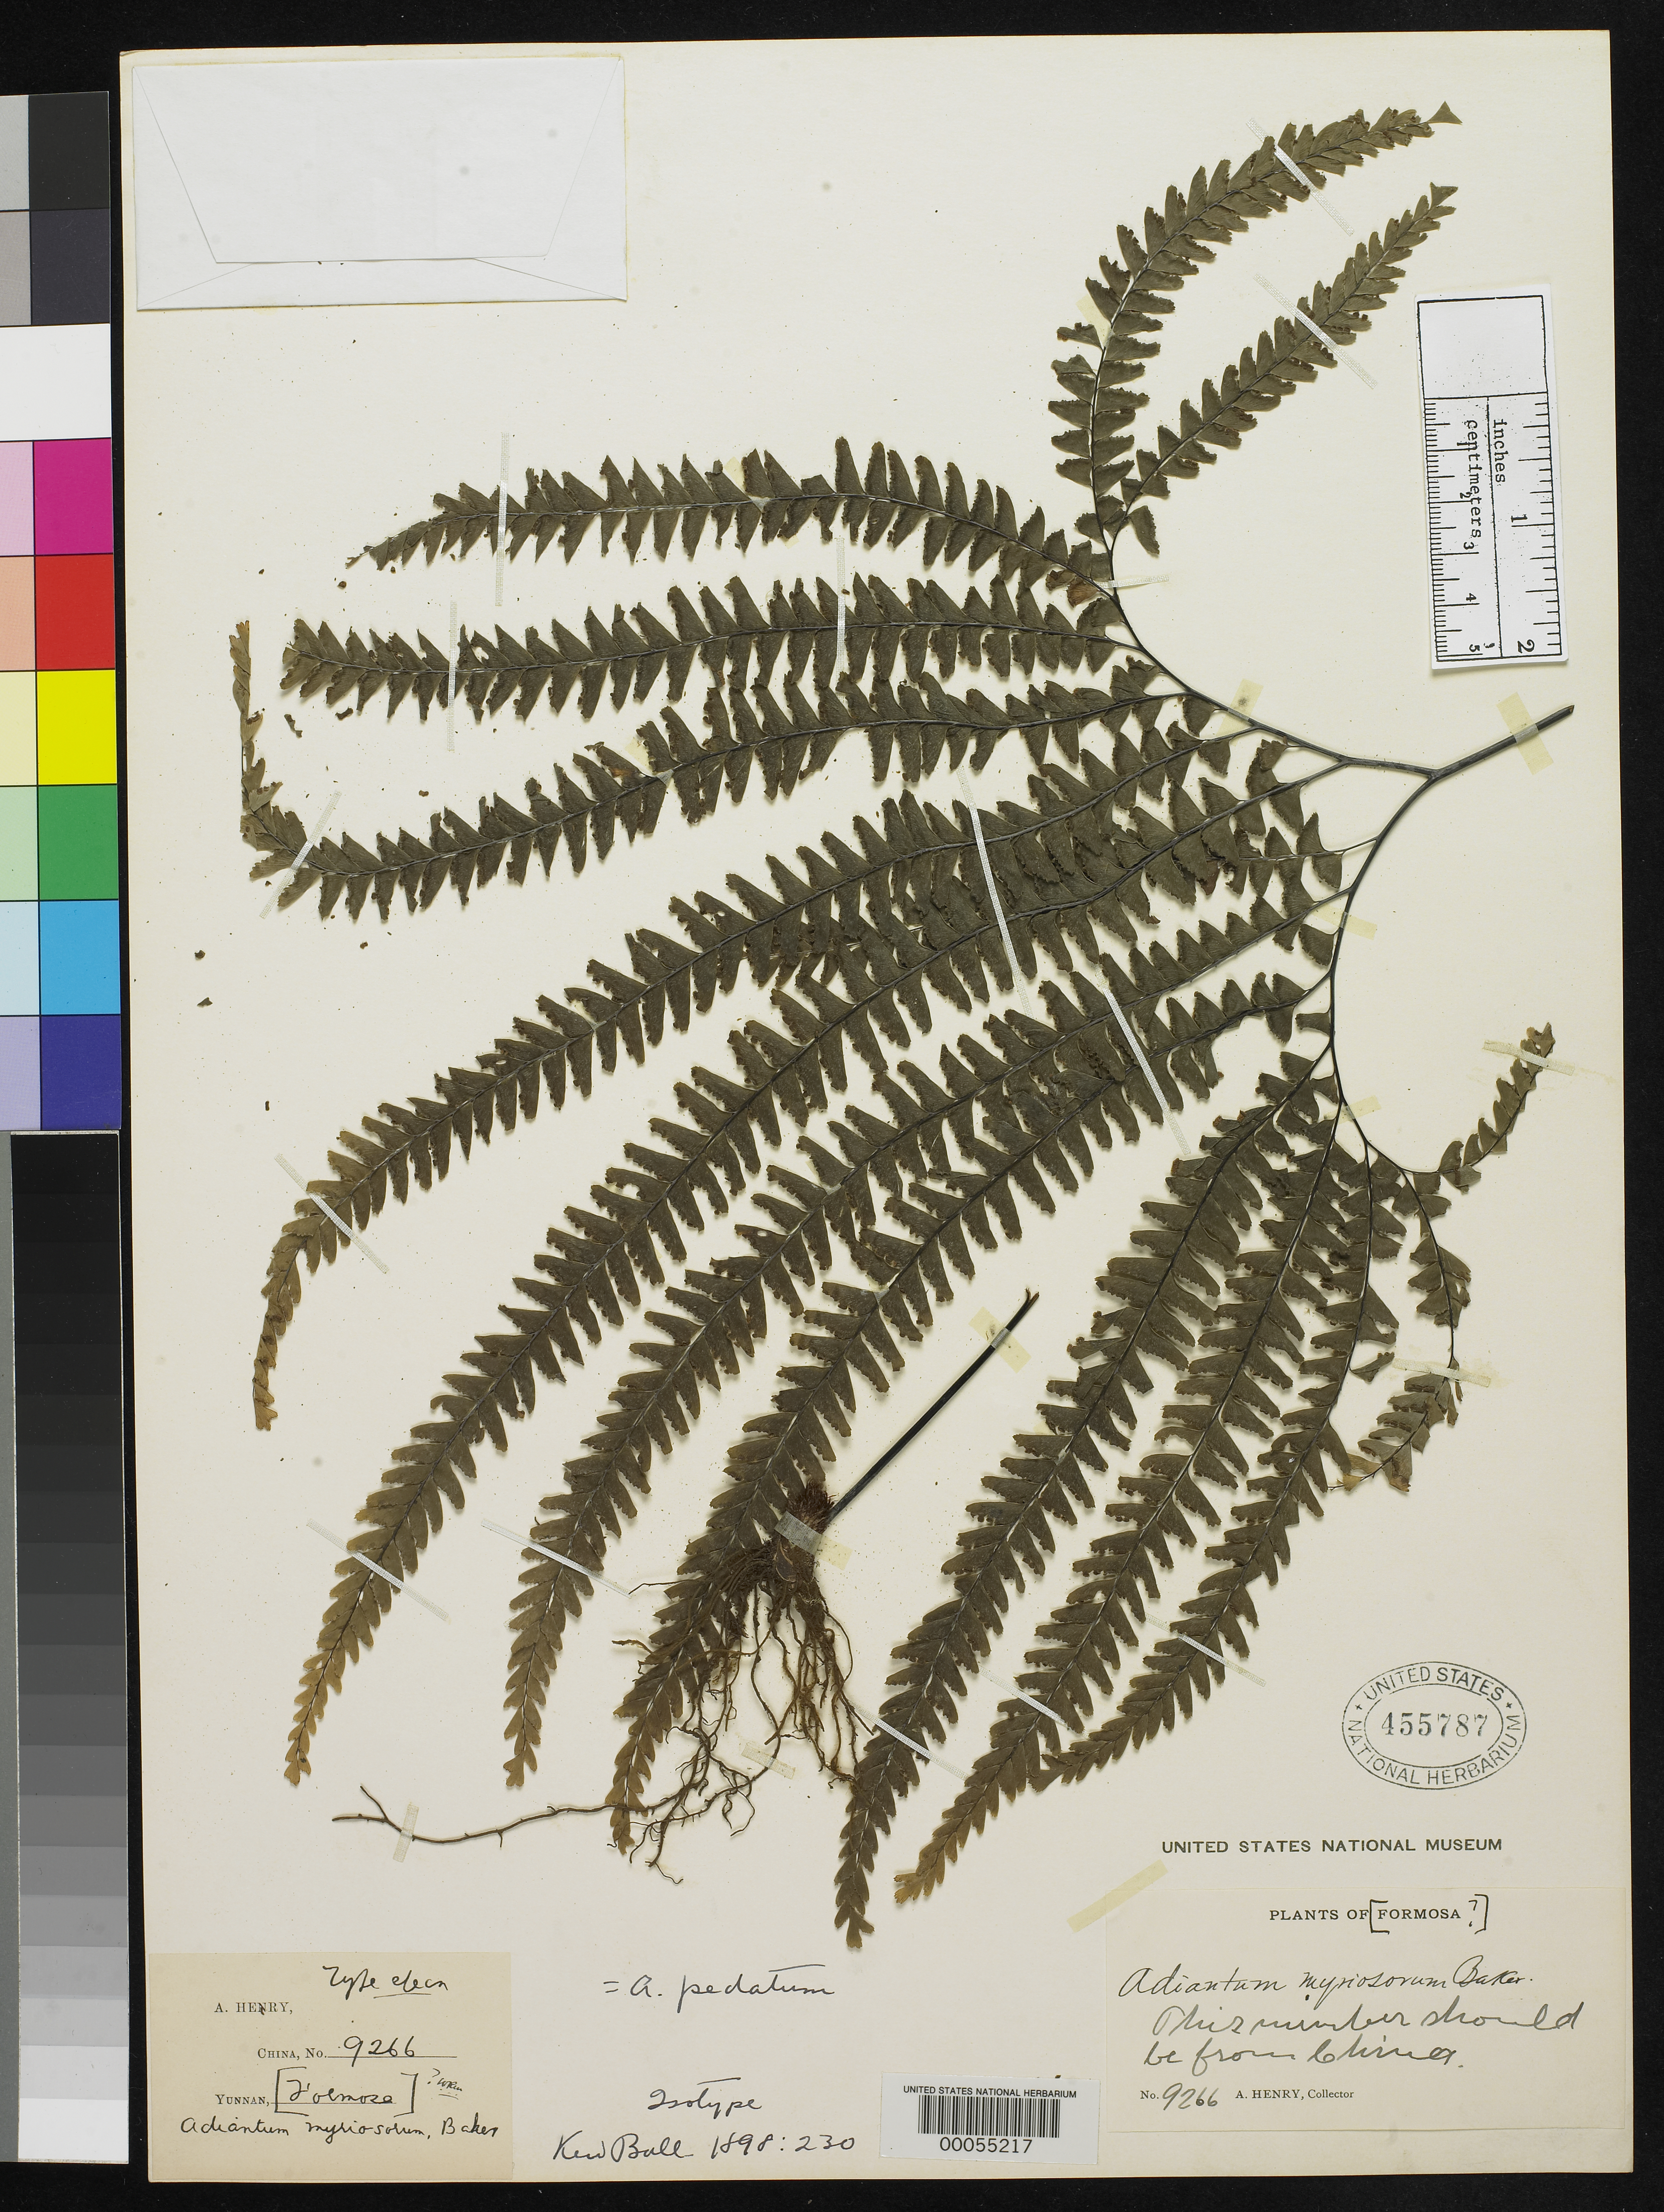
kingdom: Plantae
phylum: Tracheophyta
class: Polypodiopsida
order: Polypodiales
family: Pteridaceae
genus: Adiantum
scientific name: Adiantum myriosorum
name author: Baker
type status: Type Collection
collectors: A. Henry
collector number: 9266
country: China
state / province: Yunnan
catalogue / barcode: US 455787